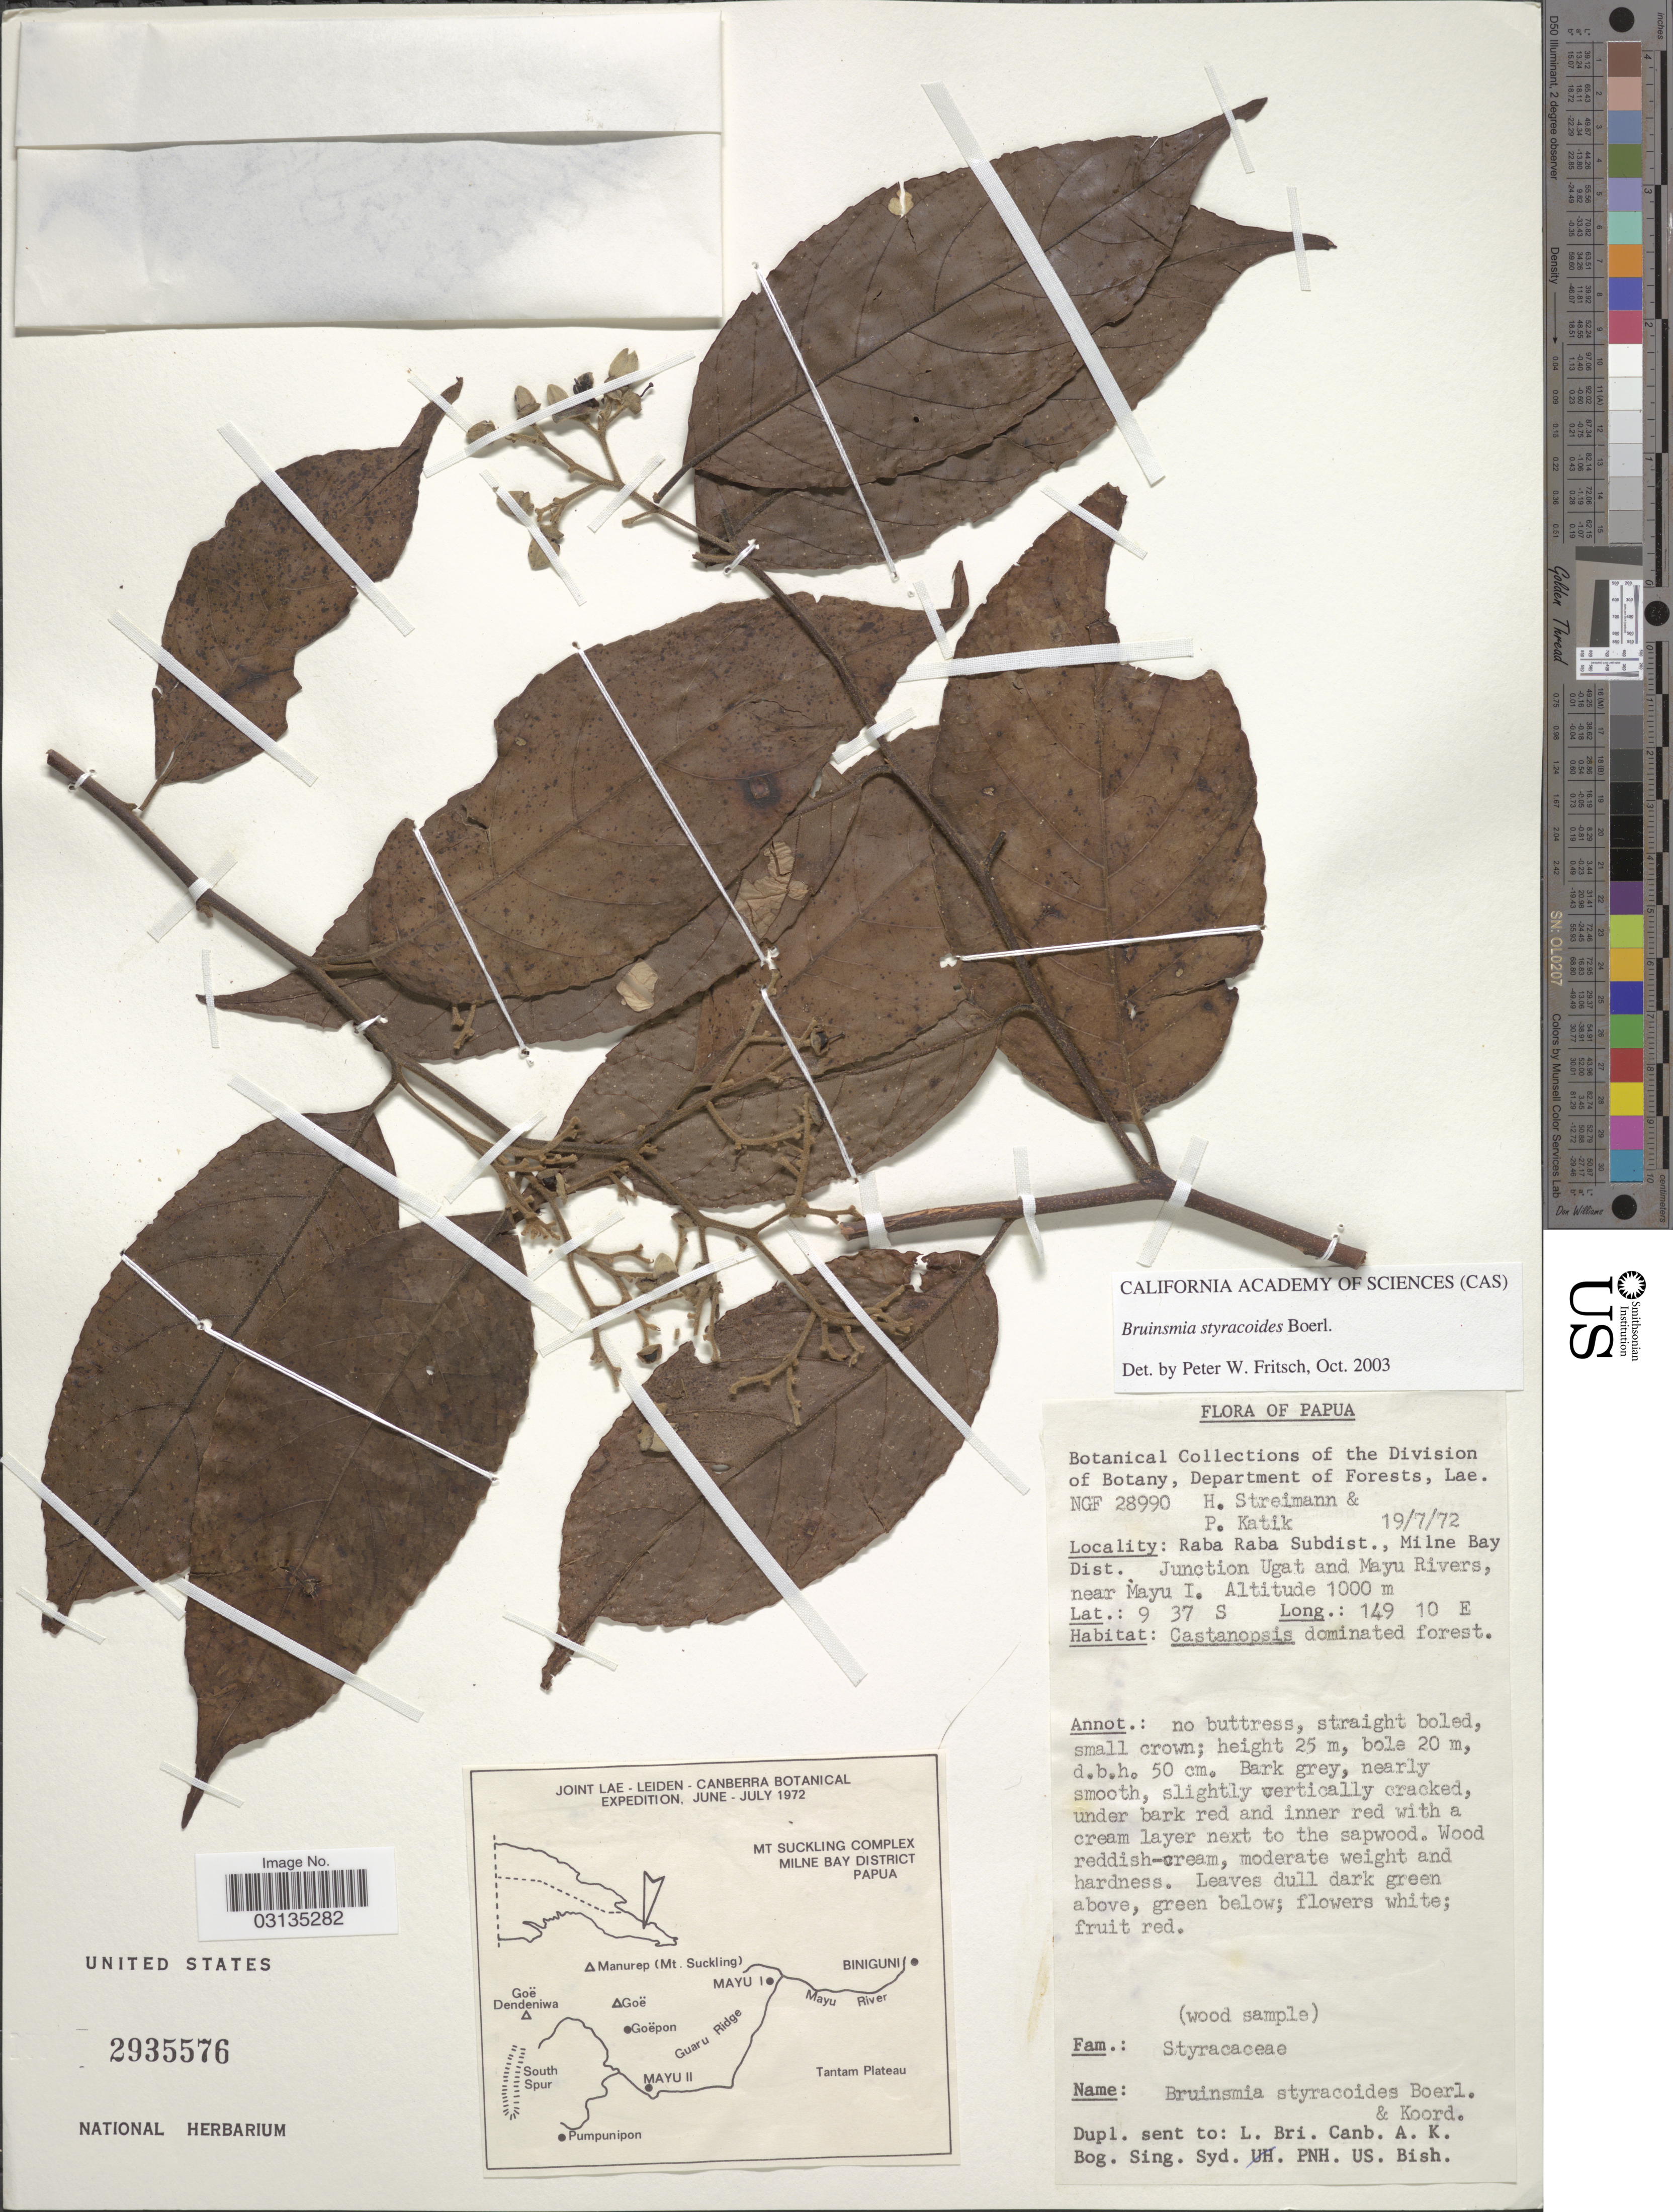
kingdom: Plantae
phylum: Tracheophyta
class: Magnoliopsida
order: Ericales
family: Styracaceae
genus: Bruinsmia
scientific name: Bruinsmia styracoides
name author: Boerl. & Koord.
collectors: H. Streimann & P. Katik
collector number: NGF28990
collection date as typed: Transcribed d/m/y: 19/7/72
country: Papua New Guinea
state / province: Milne Bay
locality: Papua, Raba Raba Subdist., Milne Bay Dist. Junction Ugat and Mayu Rivers, near Mayu I.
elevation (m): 1000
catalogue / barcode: US 2935576